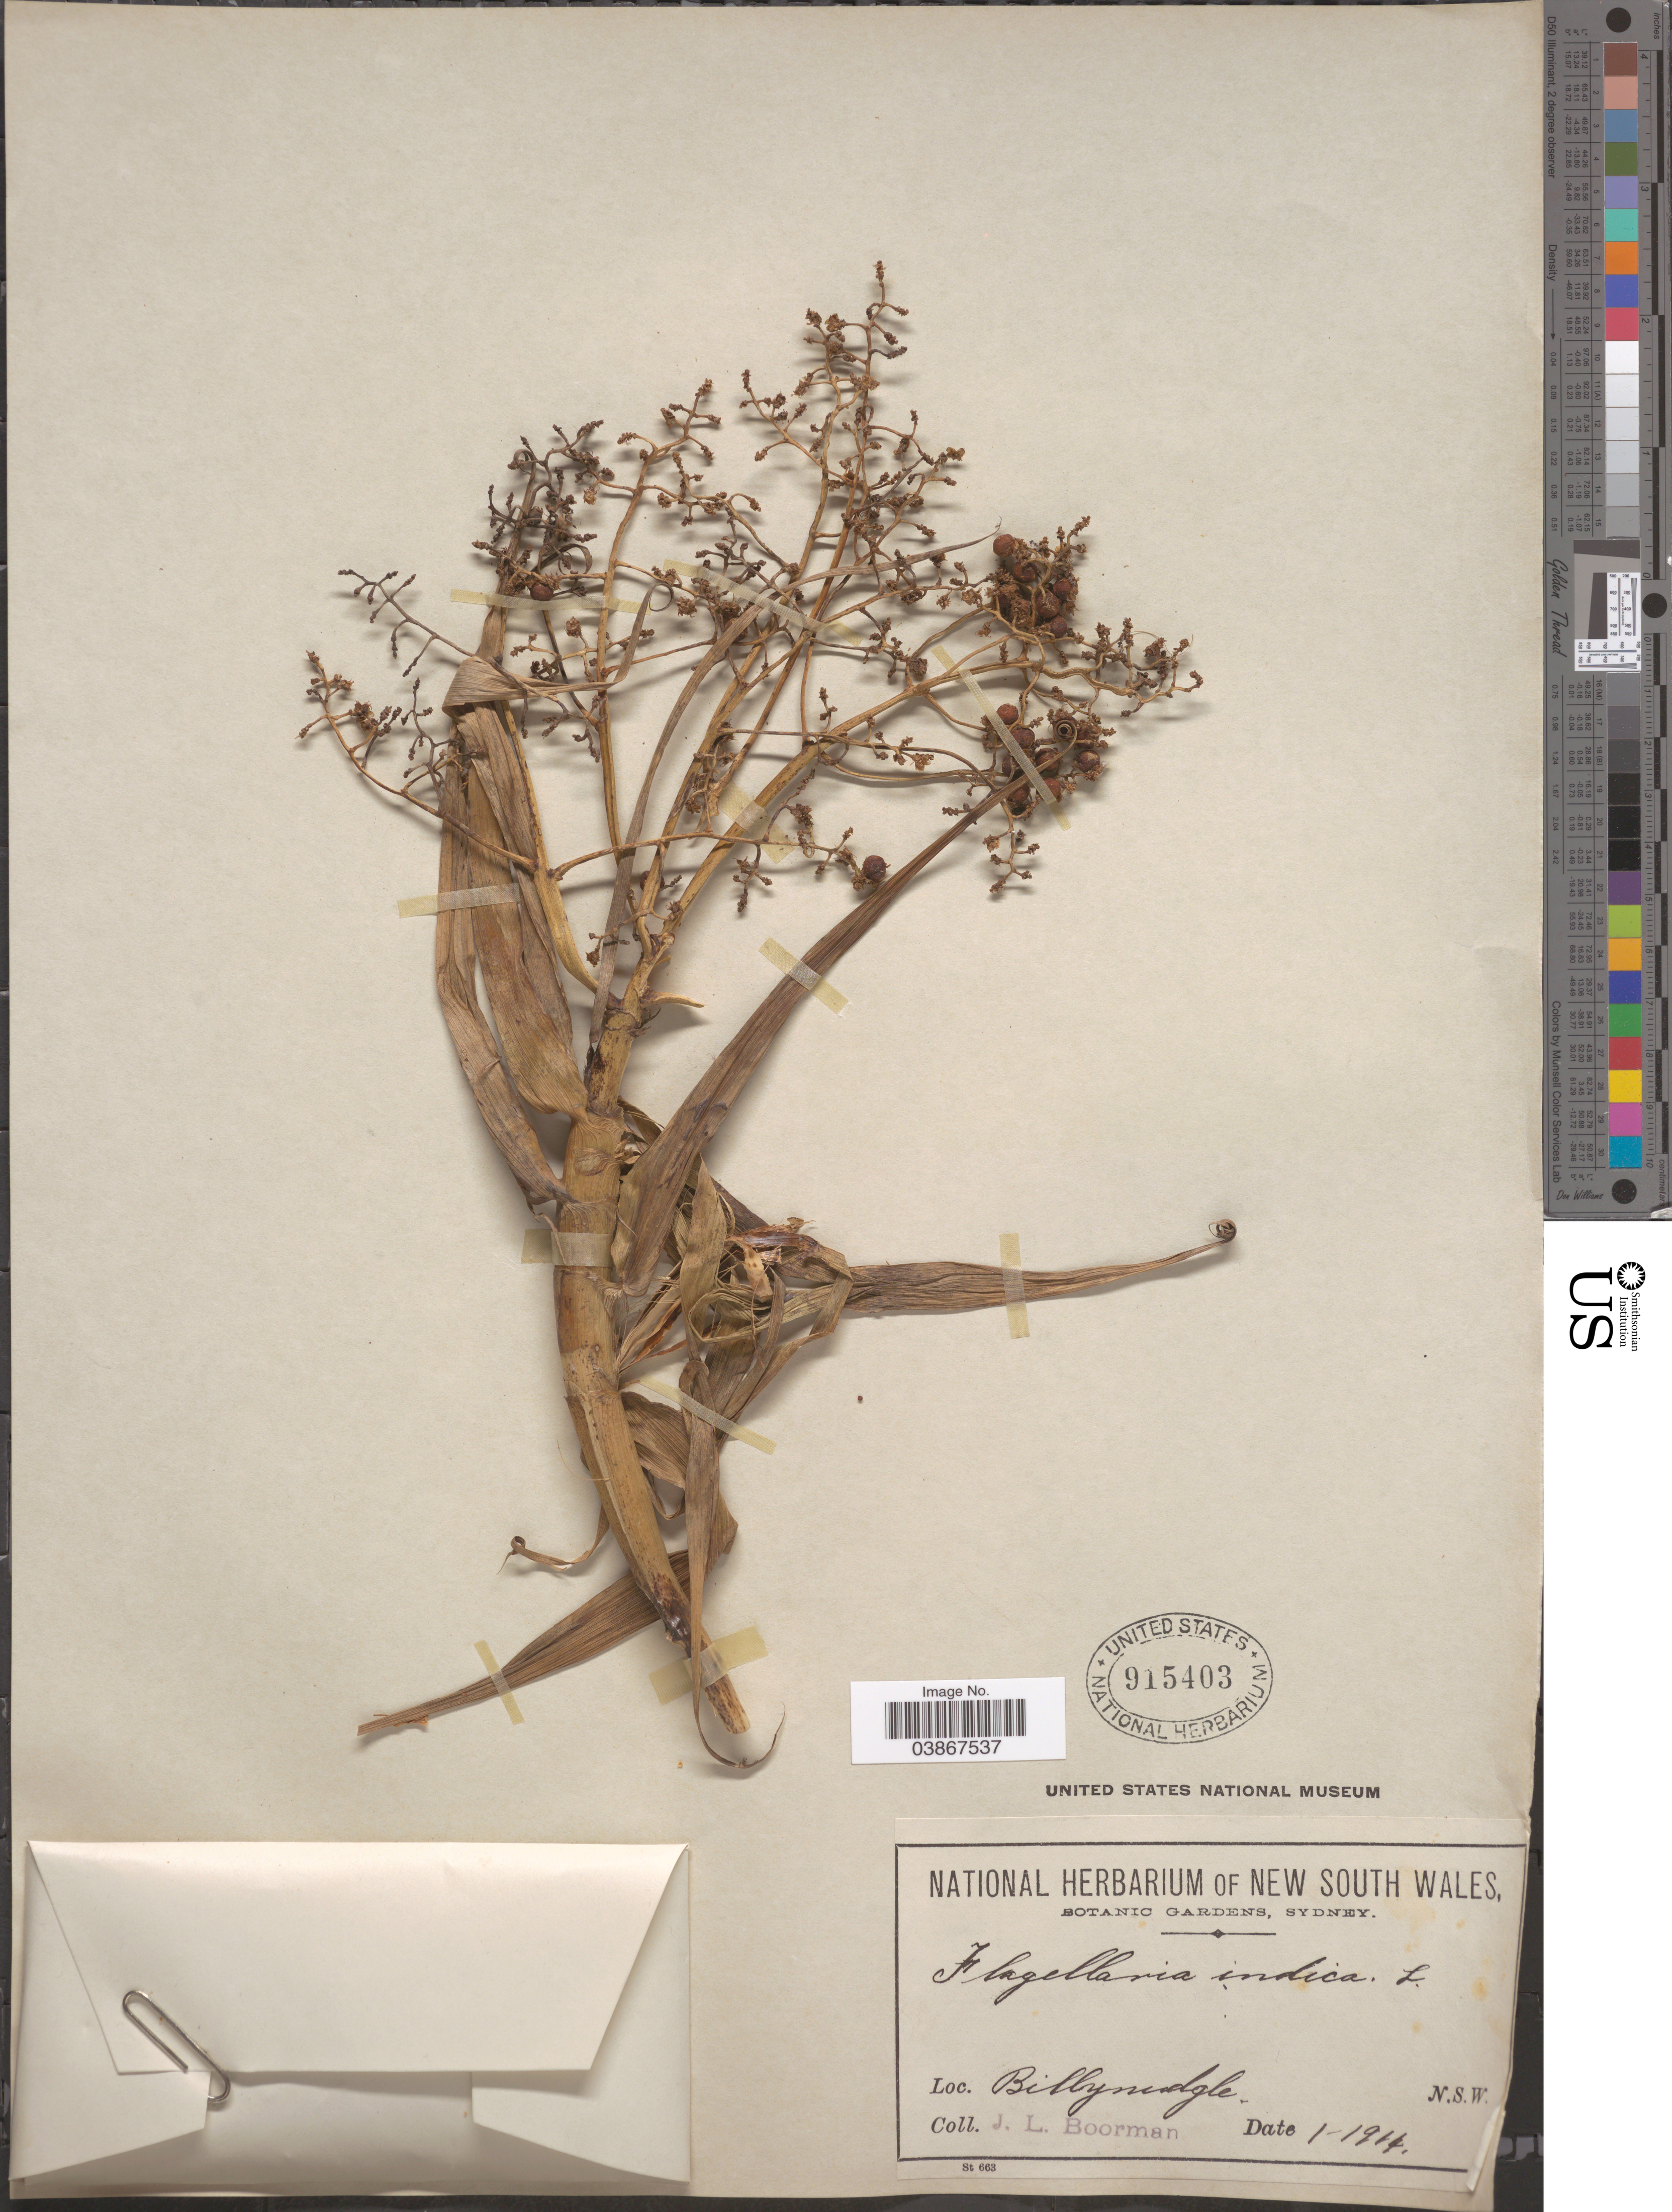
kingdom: Plantae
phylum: Tracheophyta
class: Liliopsida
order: Poales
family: Flagellariaceae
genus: Flagellaria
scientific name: Flagellaria indica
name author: L.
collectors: J. Boorman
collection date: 1914-01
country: Australia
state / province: New South Wales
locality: Billynudgle.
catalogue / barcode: US 915403